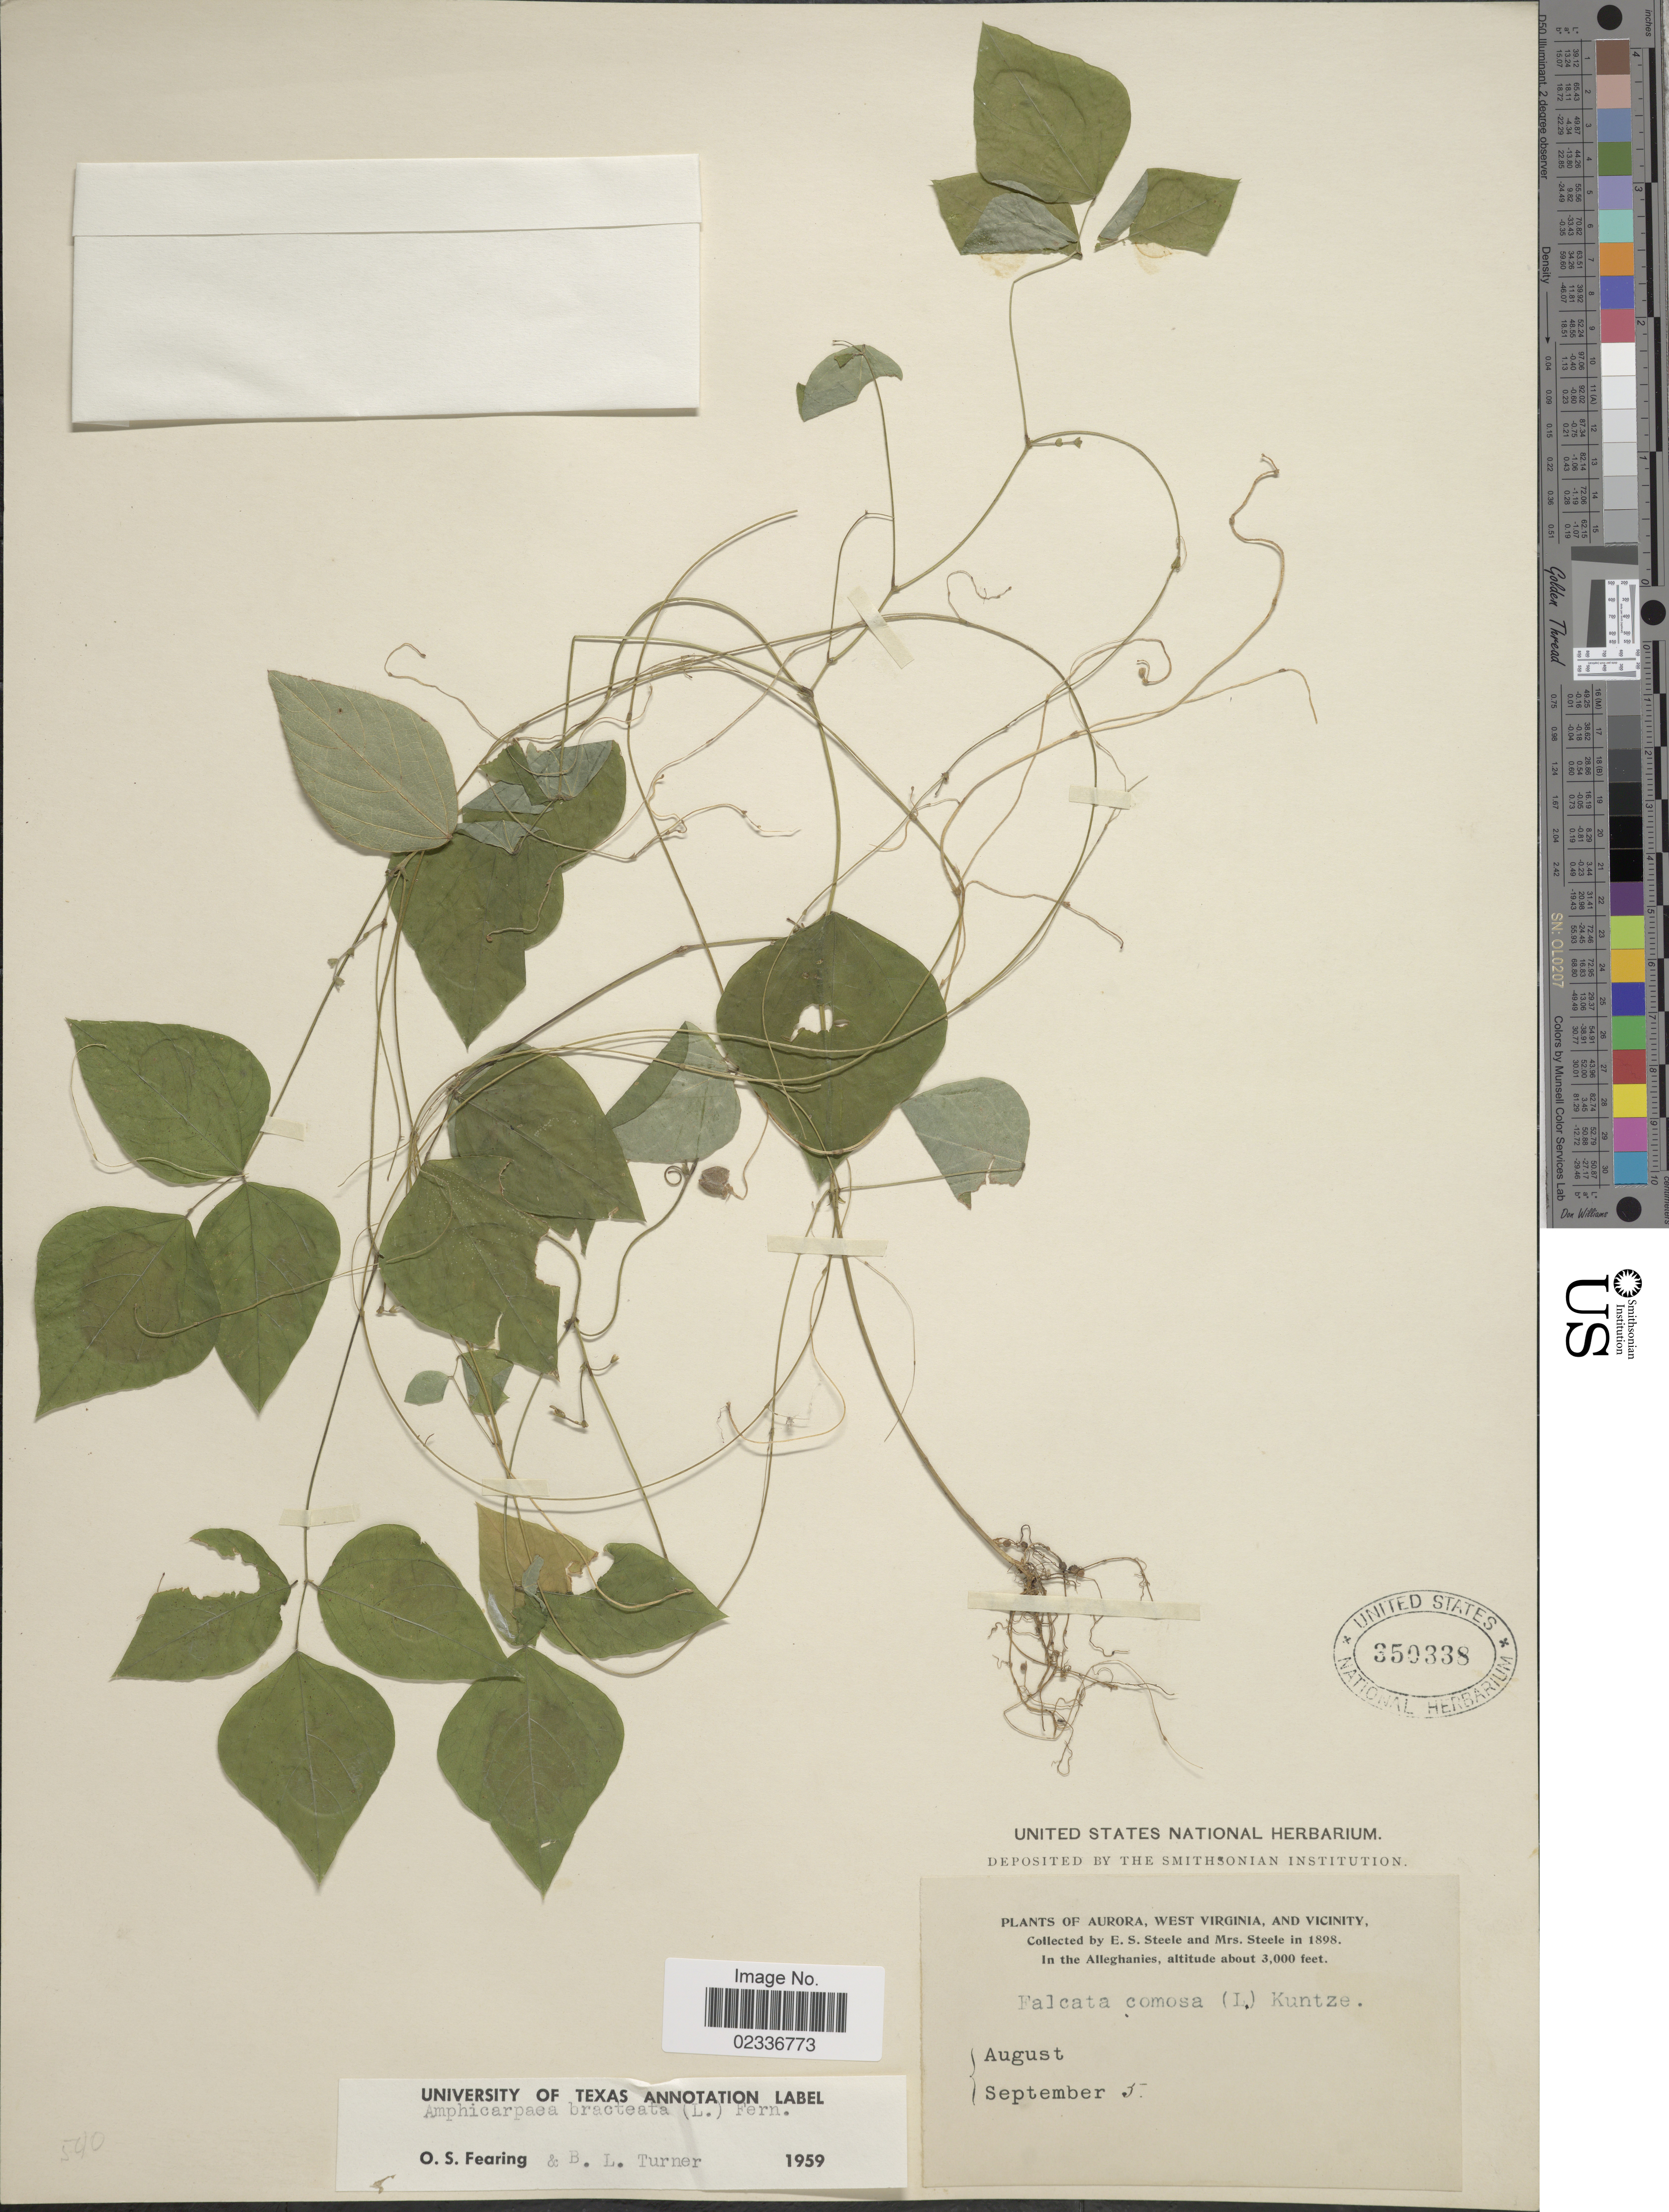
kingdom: Plantae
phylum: Tracheophyta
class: Magnoliopsida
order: Fabales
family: Fabaceae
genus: Amphicarpaea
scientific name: Amphicarpaea bracteata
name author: (L.) Fernald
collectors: E. Steele & Mrs. E. S. Steele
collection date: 1898-09-05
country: United States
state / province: West Virginia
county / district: Preston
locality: Aurora, West Virginia and vicinity, in the Alleghanies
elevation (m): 914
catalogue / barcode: US 350338